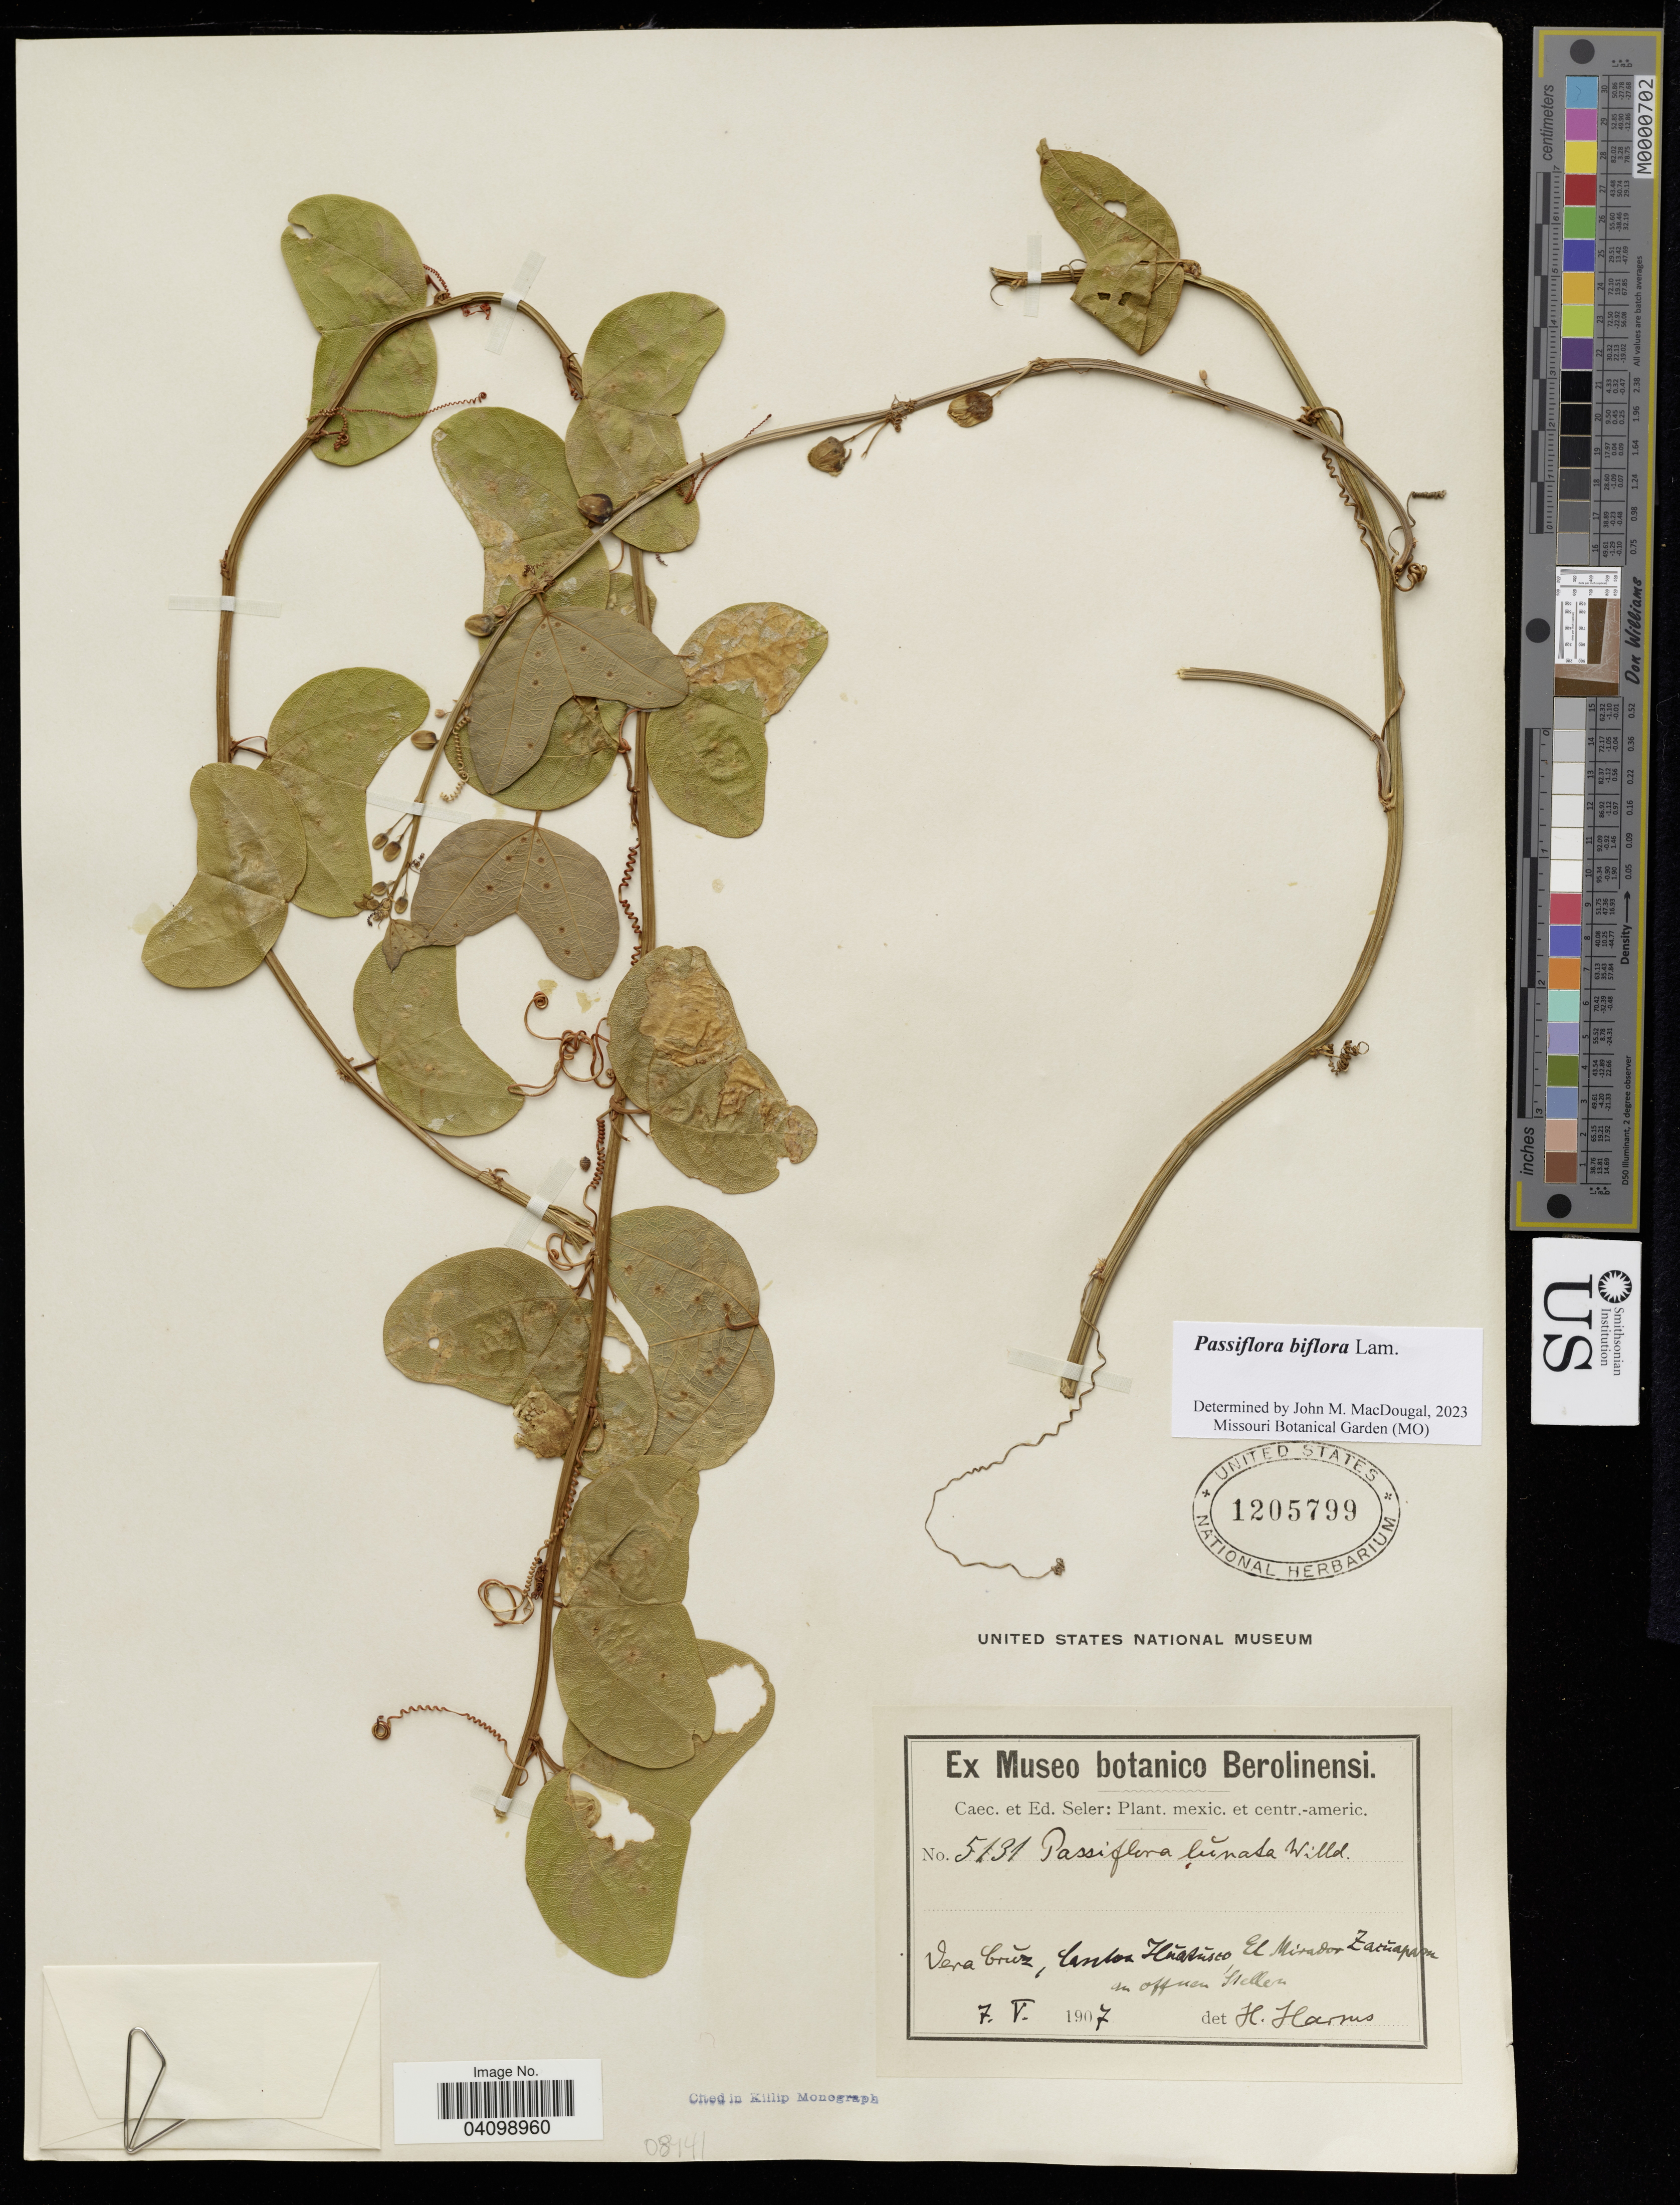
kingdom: Plantae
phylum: Tracheophyta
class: Magnoliopsida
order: Malpighiales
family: Passifloraceae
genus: Passiflora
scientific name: Passiflora biflora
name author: Lam.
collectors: ex Caec. et Ed Seler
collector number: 5131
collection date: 1907-05-07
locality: Plant. mexic. et centr. americ.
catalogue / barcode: US 1205799